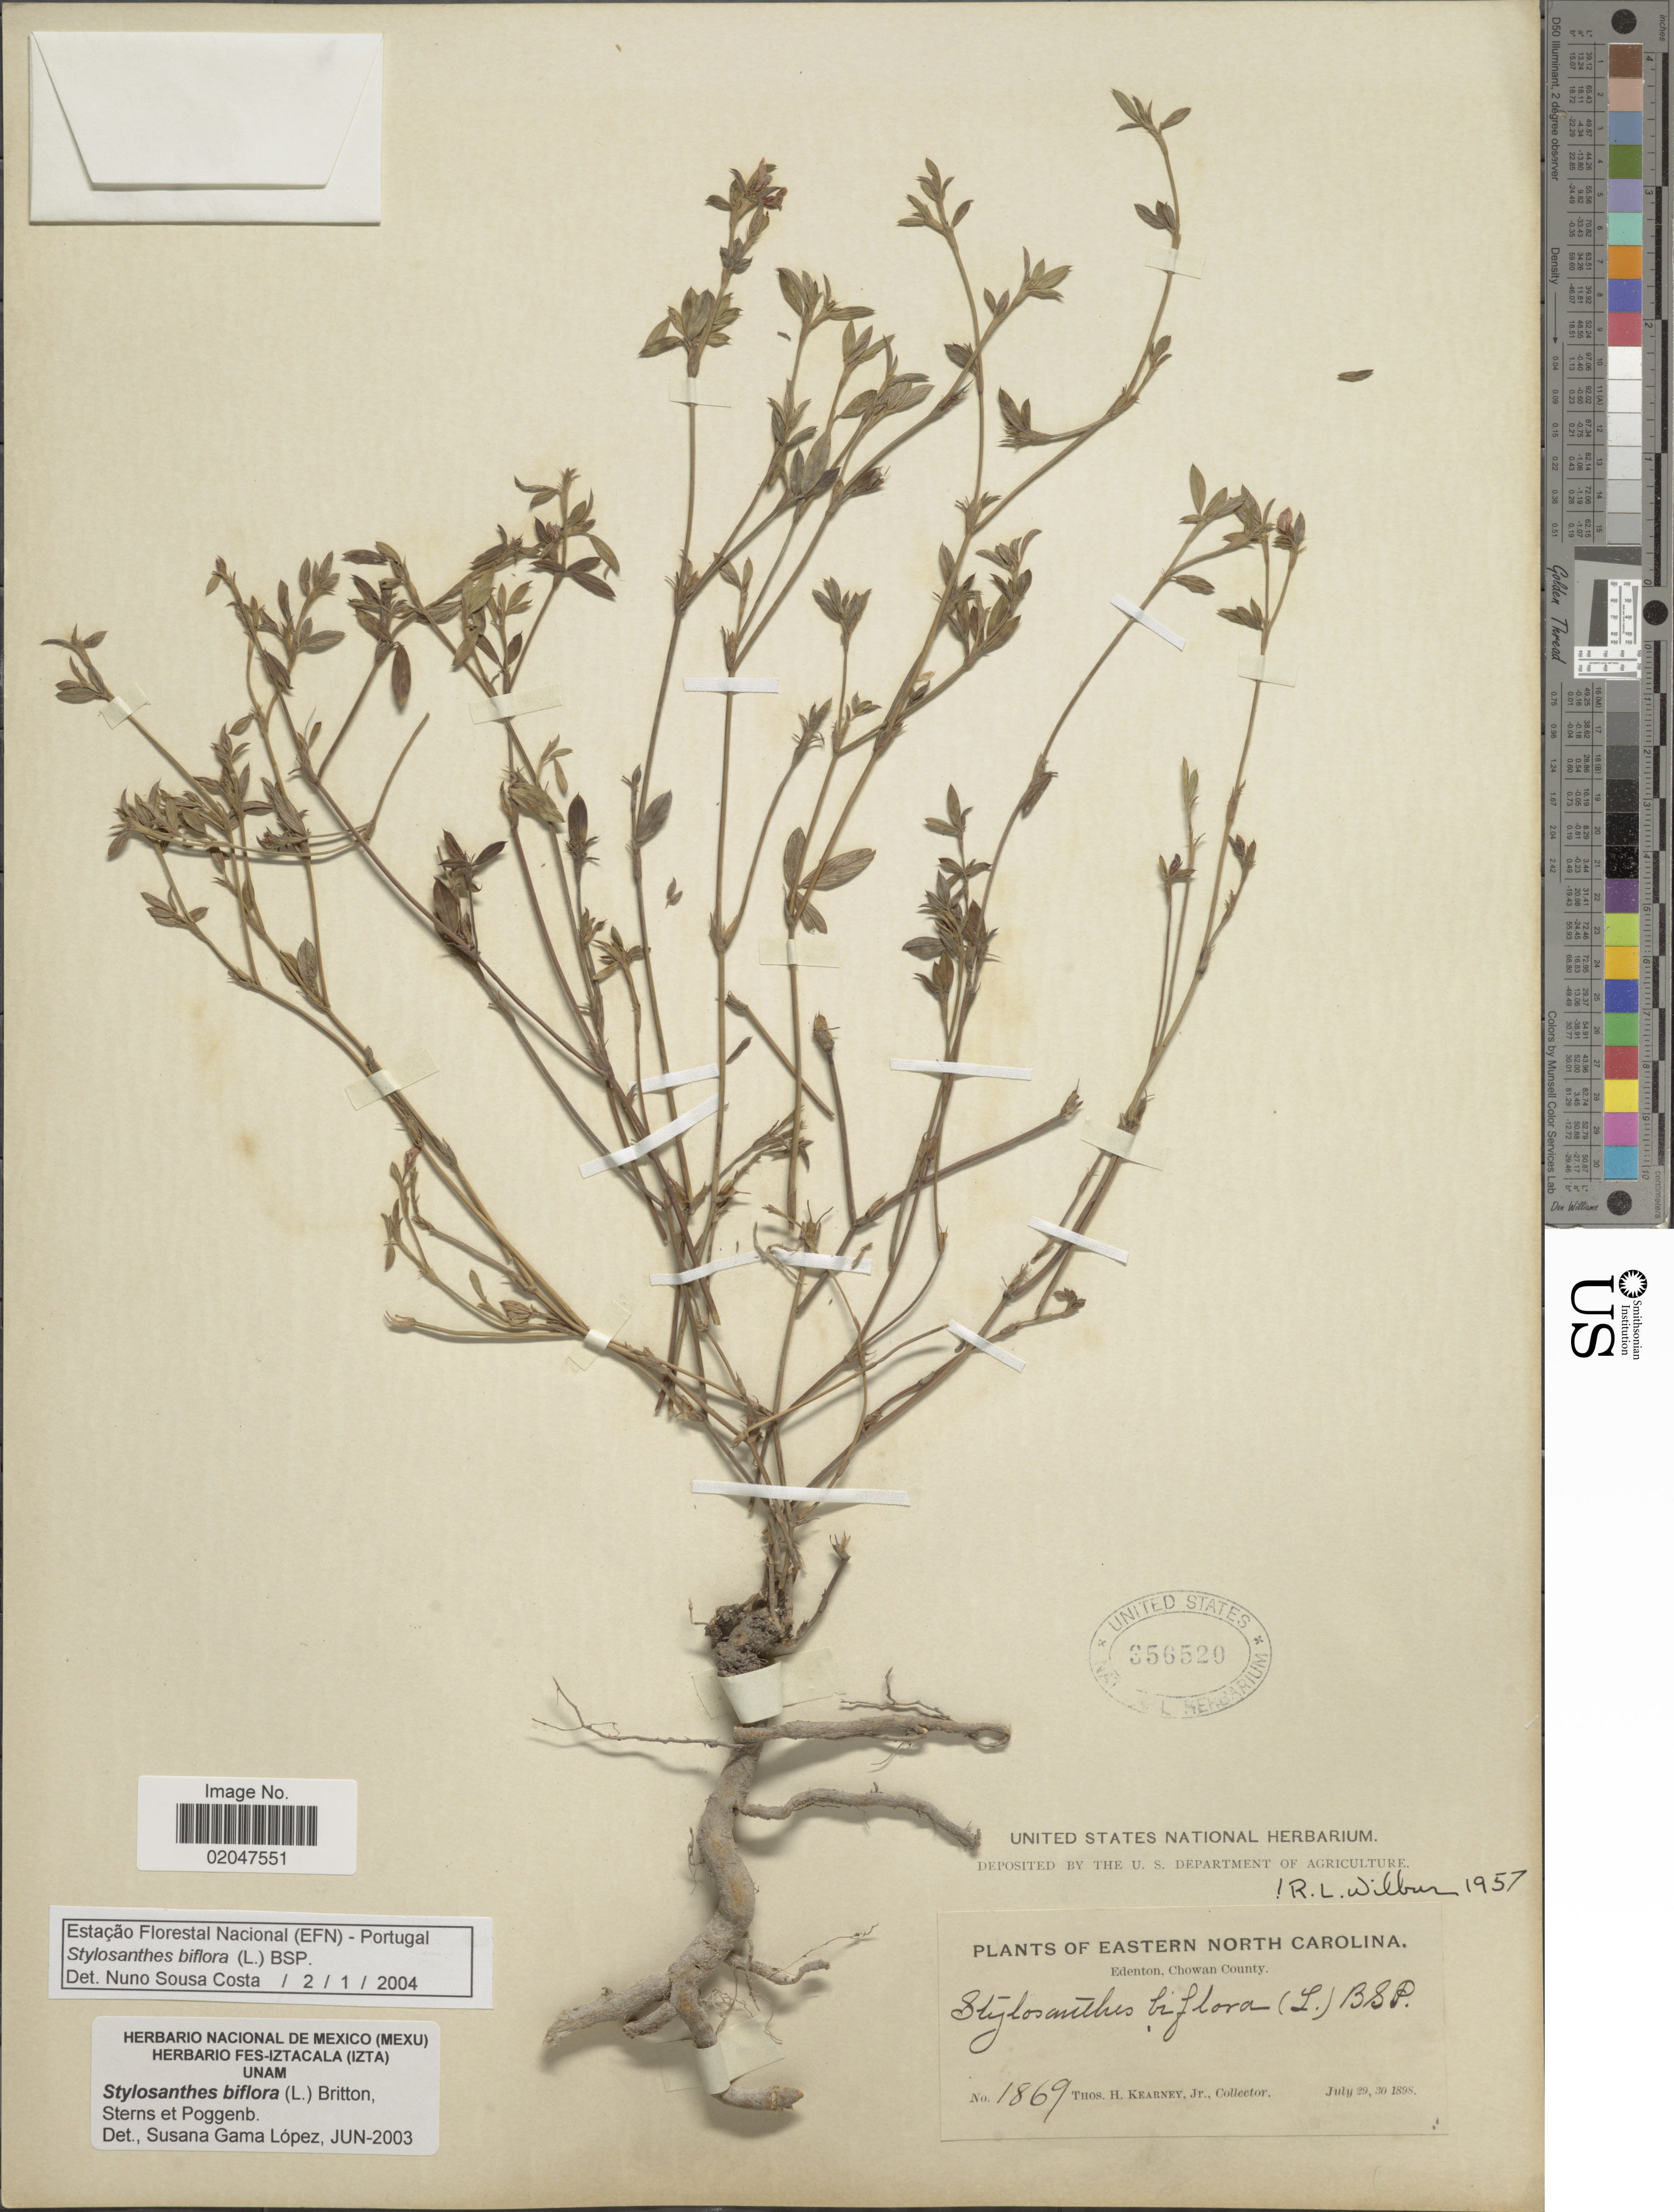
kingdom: Plantae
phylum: Tracheophyta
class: Magnoliopsida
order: Fabales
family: Fabaceae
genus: Stylosanthes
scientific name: Stylosanthes biflora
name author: (L.) Britton et al.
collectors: T. H. Kearney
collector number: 1869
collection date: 1898-07-29/1898-07-30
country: United States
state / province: North Carolina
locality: Eastern North Carolina, Edenton, Chowan County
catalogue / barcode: US 356520